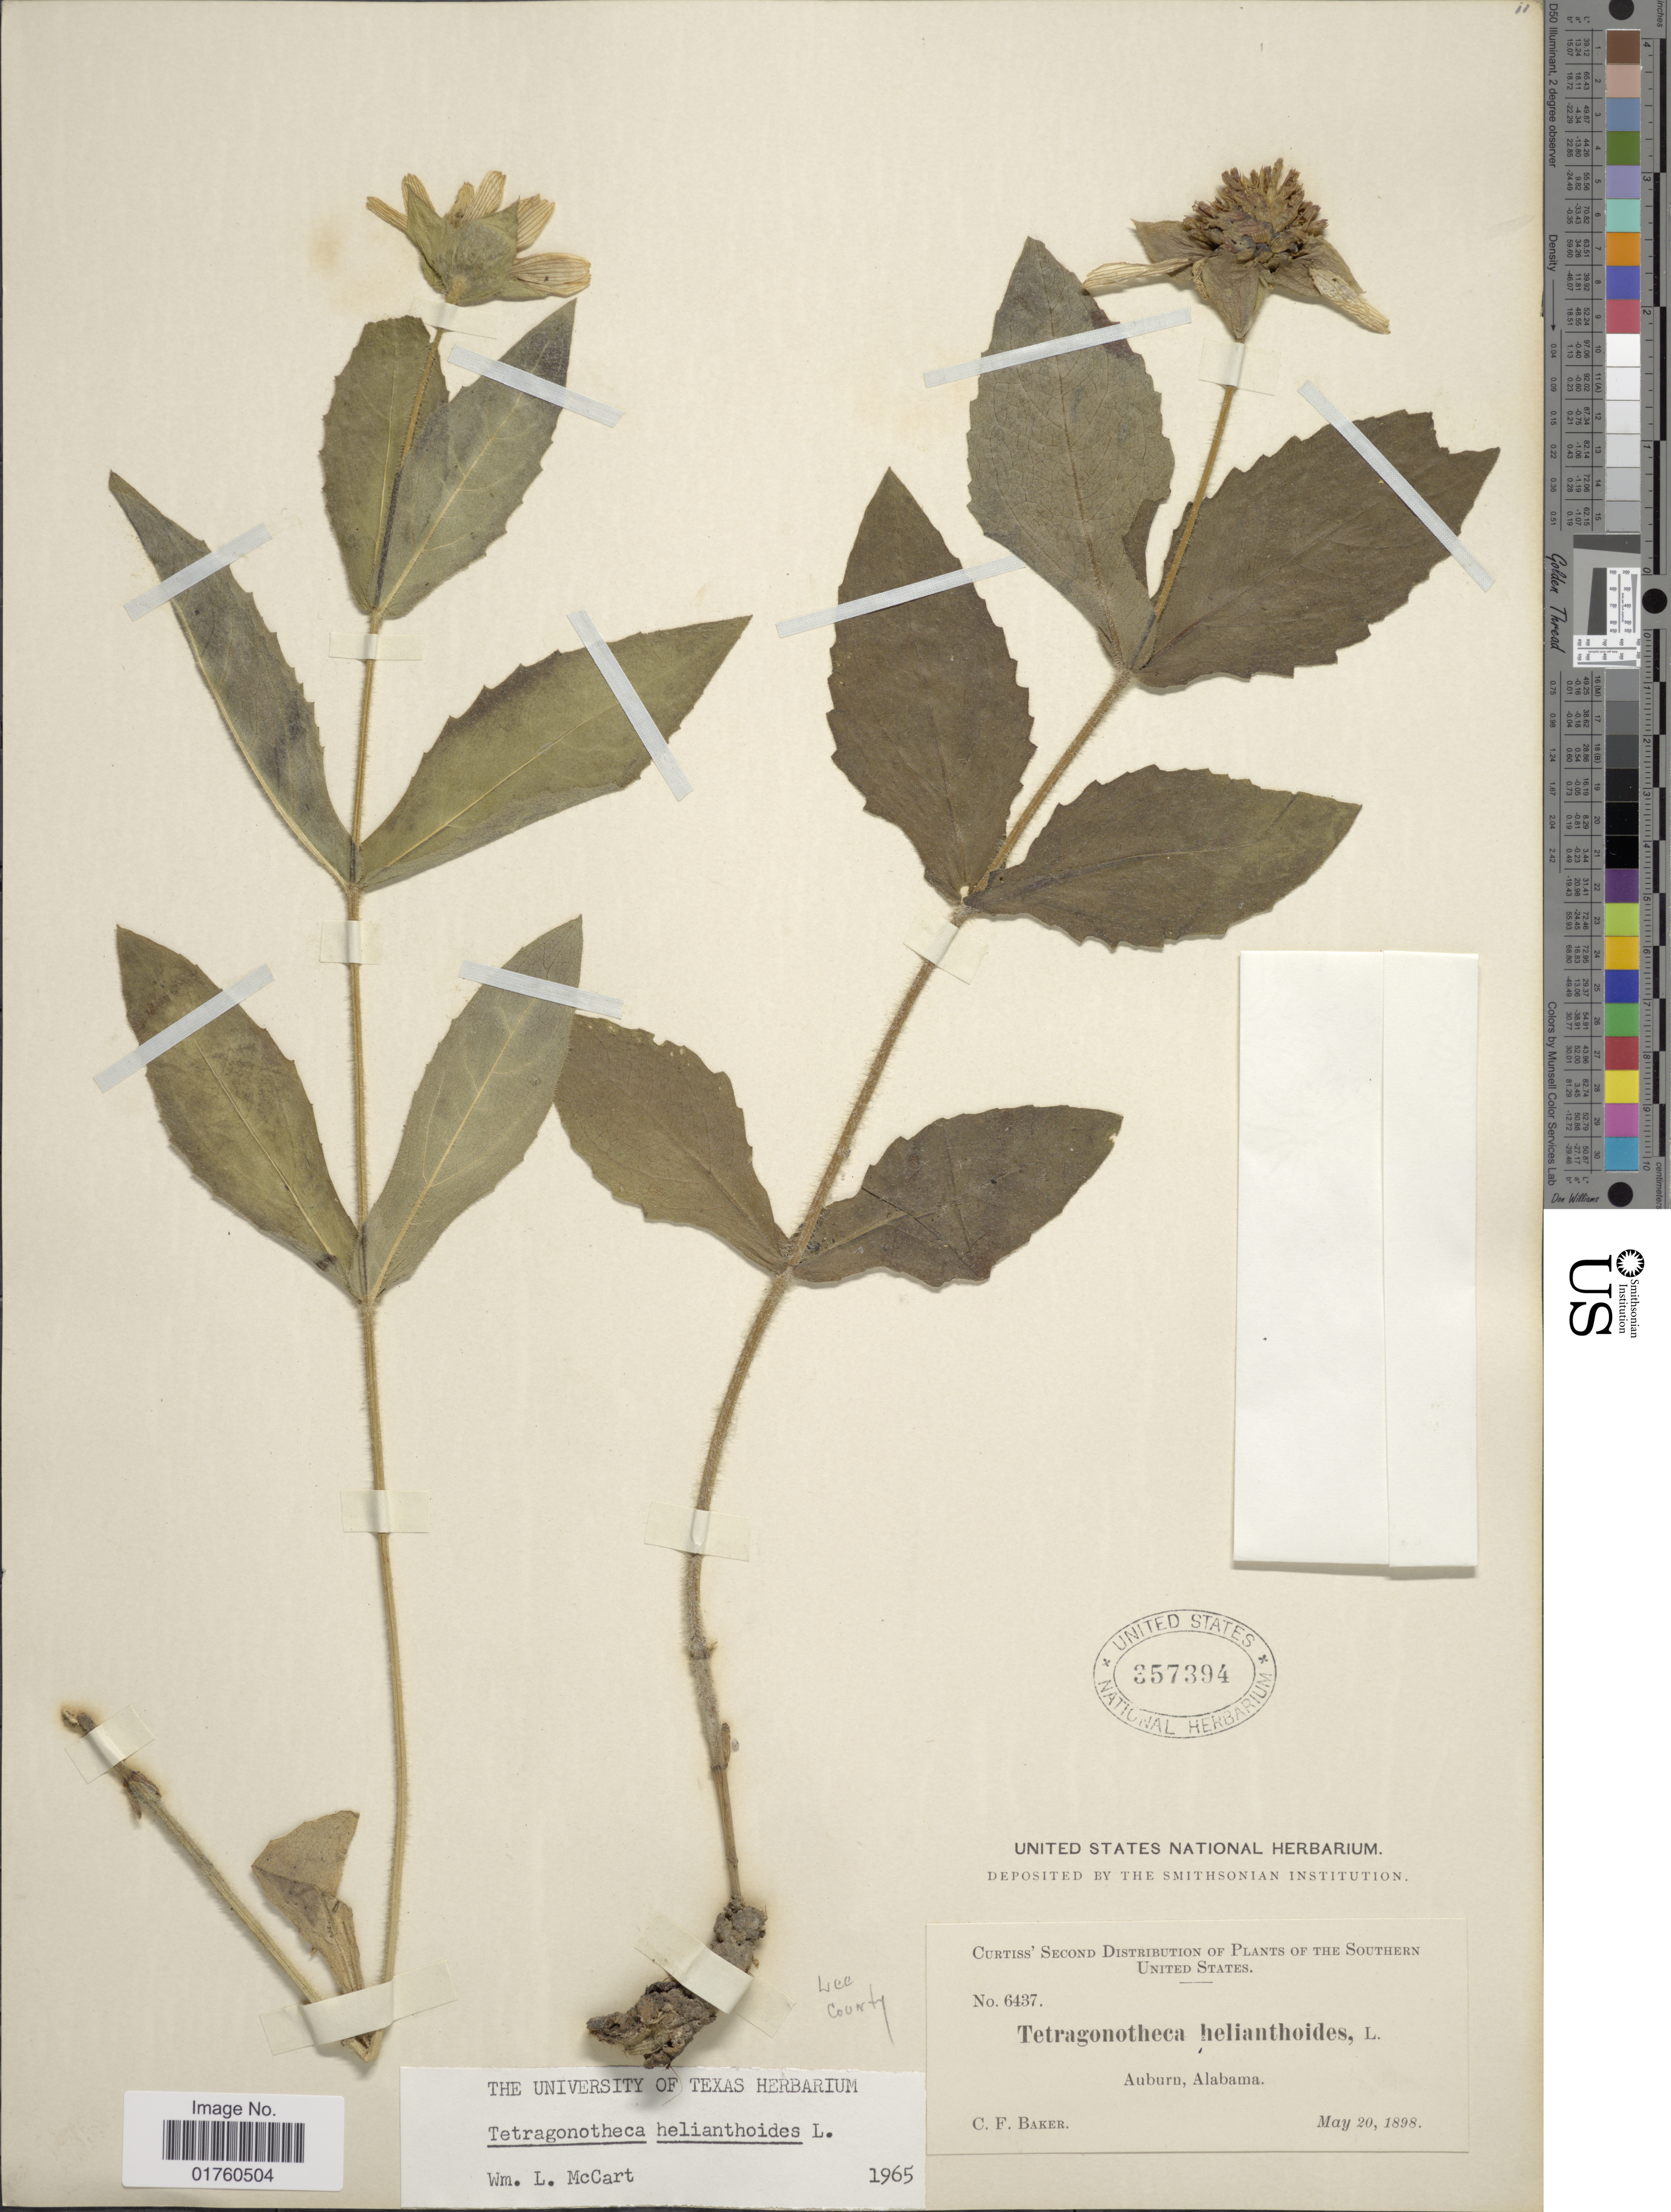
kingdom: Plantae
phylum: Tracheophyta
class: Magnoliopsida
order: Asterales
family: Asteraceae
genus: Tetragonotheca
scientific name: Tetragonotheca helianthoides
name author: L.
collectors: C. F. Baker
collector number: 6437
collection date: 1898-05-20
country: United States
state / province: Alabama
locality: Auburn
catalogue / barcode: US 357394